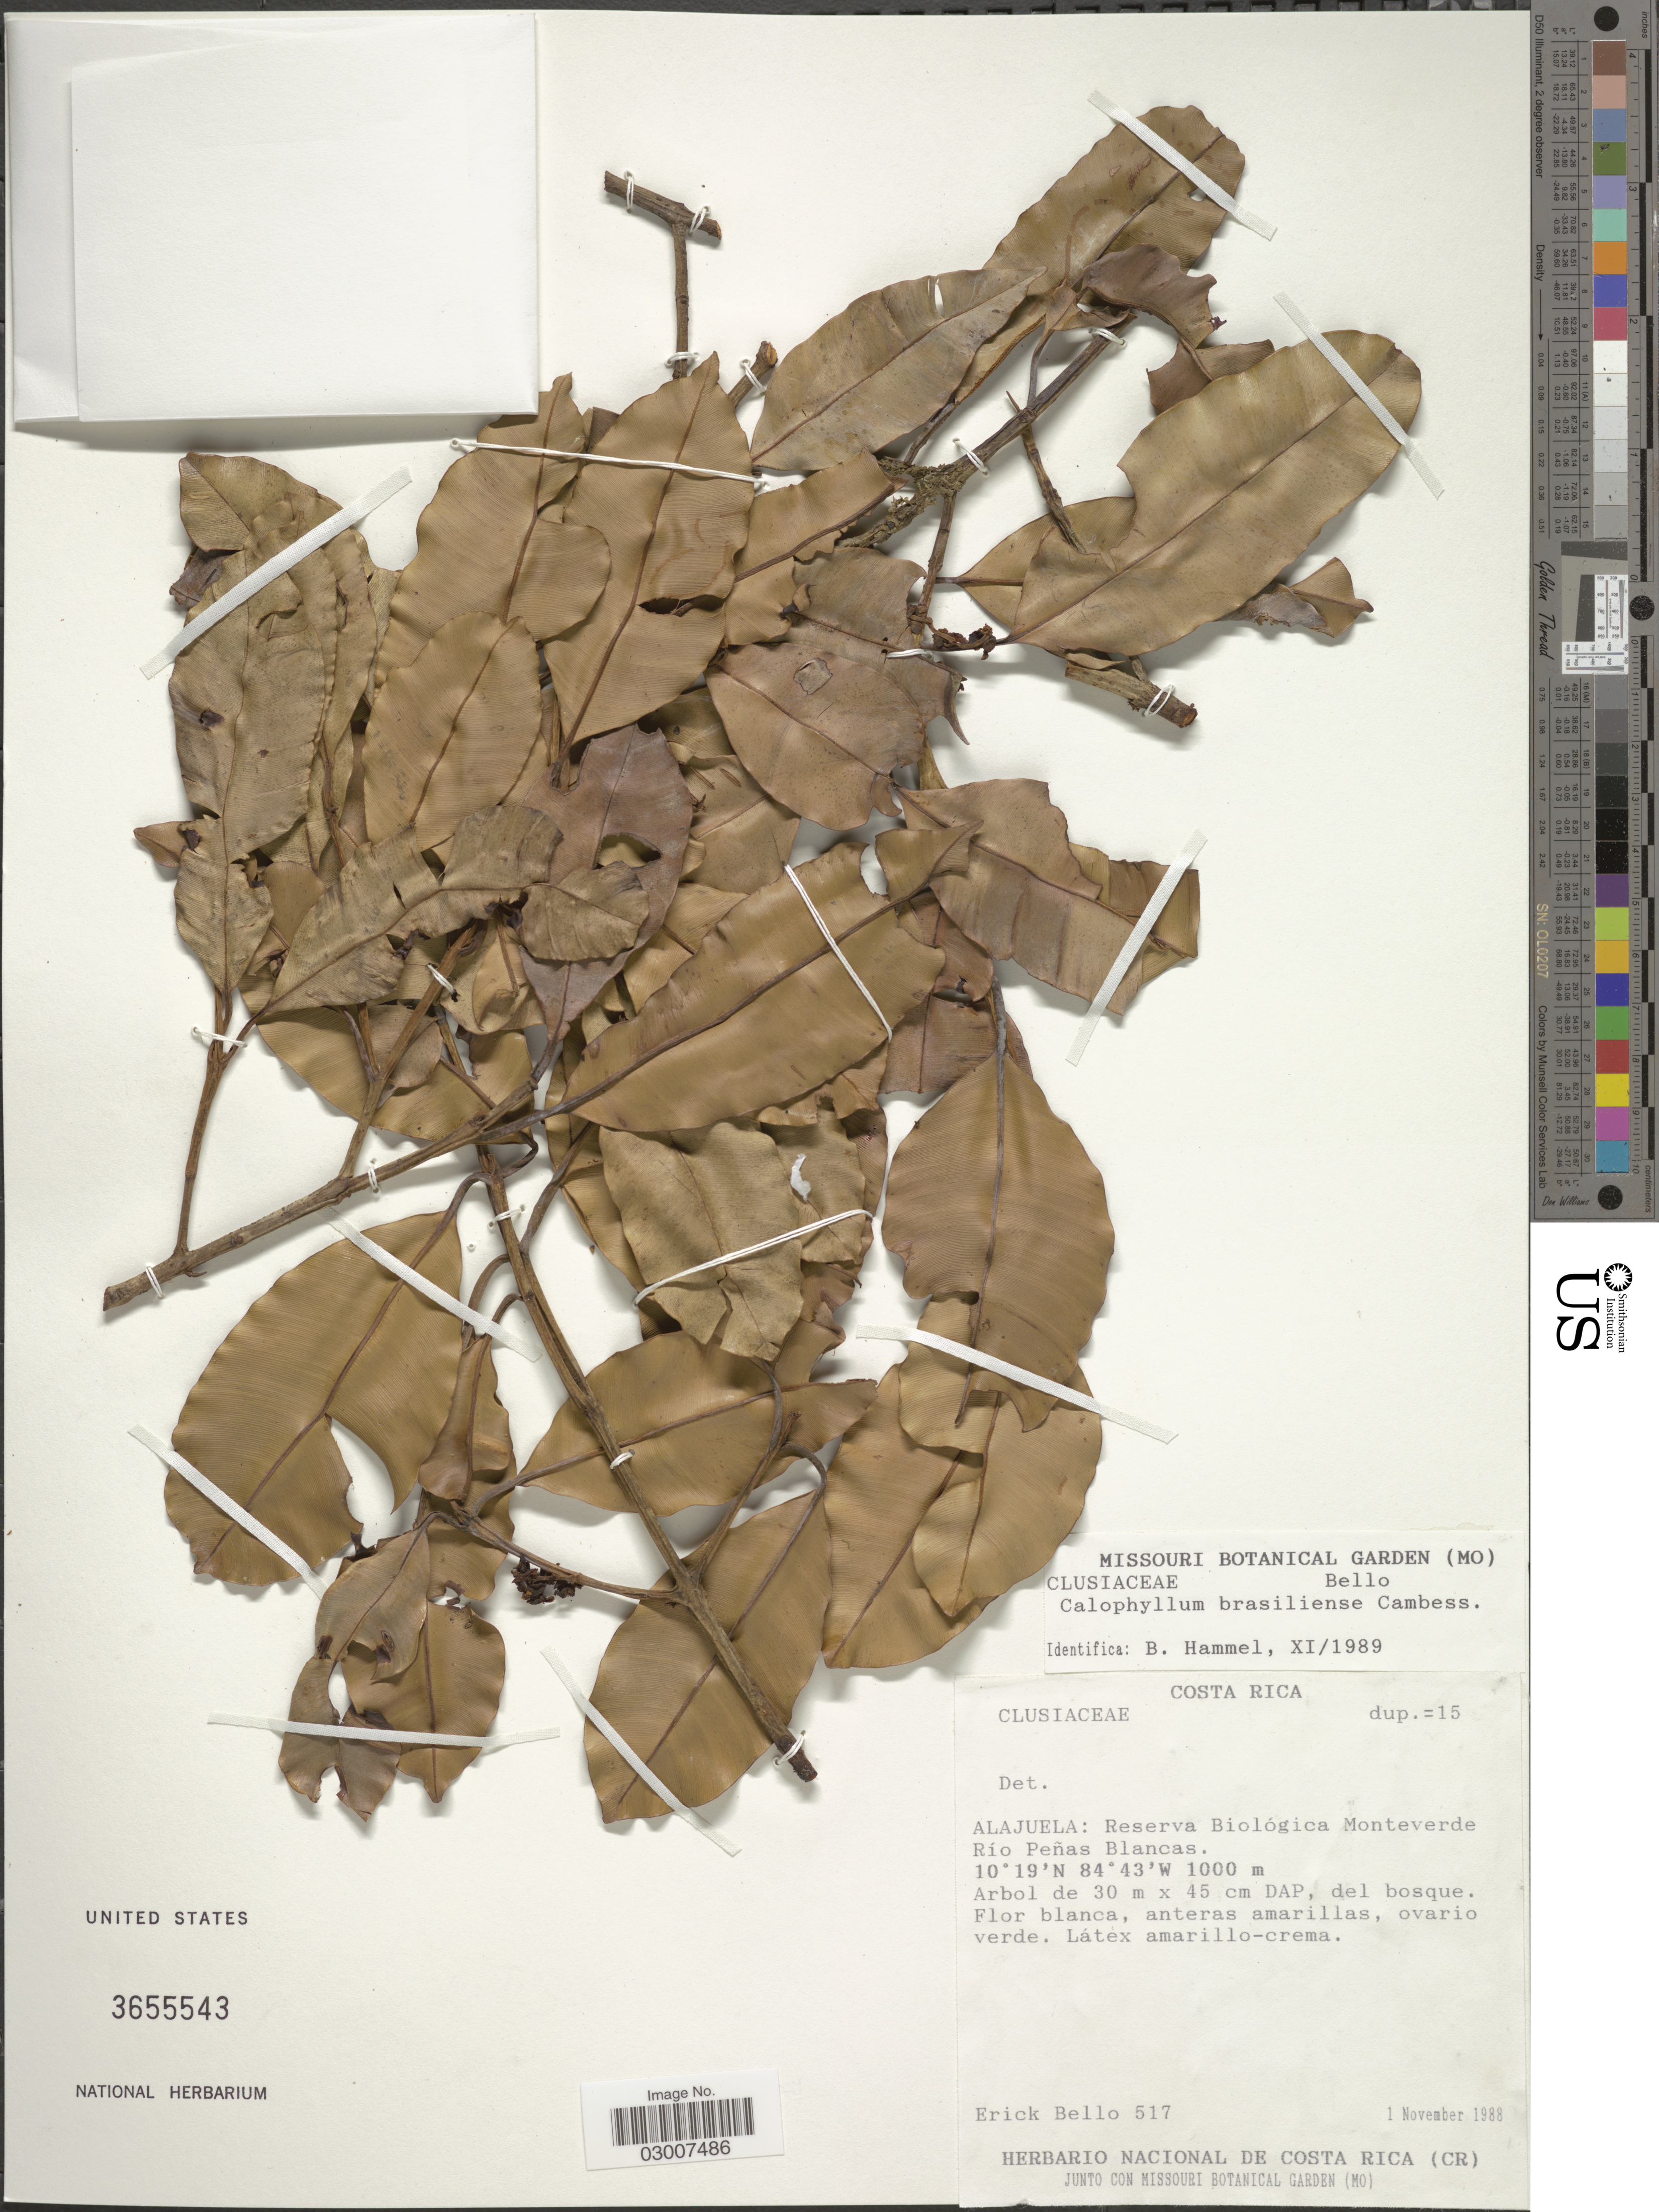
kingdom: Plantae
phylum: Tracheophyta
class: Magnoliopsida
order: Malpighiales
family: Calophyllaceae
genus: Calophyllum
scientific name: Calophyllum brasiliense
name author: Cambess.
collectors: E. Bello C.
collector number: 517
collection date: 1988-11-01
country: Costa Rica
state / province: Alajuela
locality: Reserva Biológica Monteverde Río Peñas Blancas.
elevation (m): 1000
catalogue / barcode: US 3655543